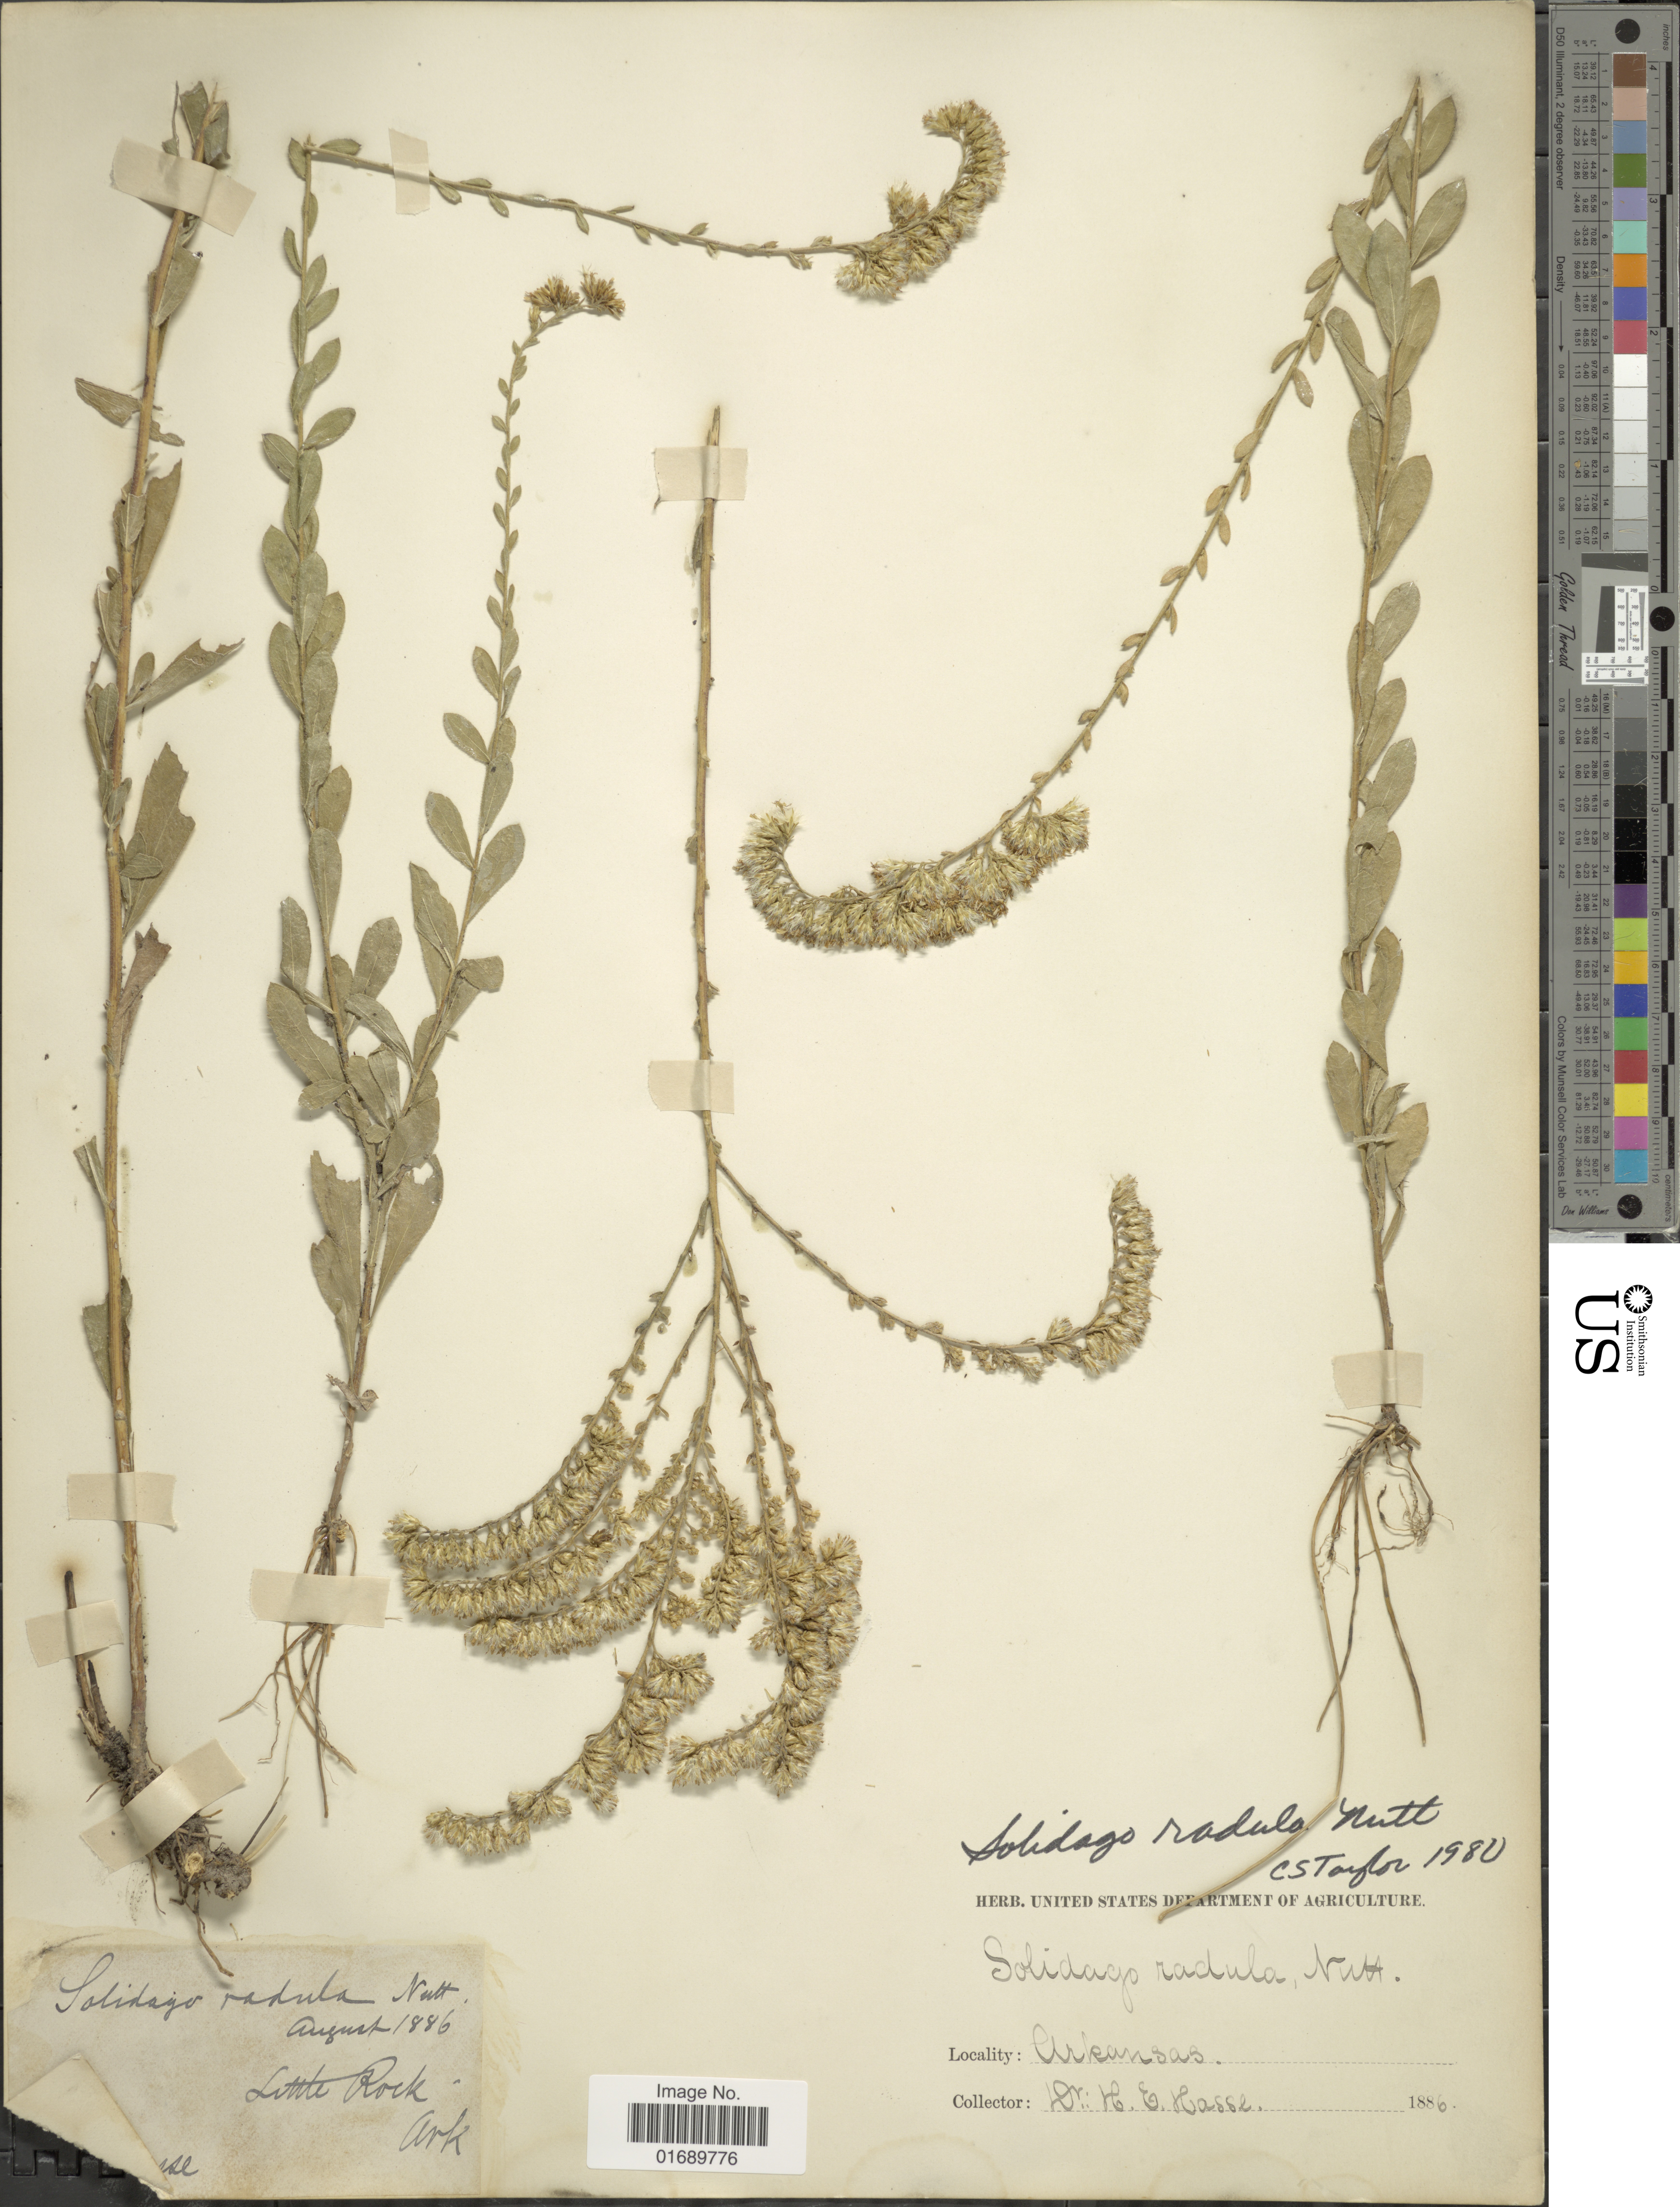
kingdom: Plantae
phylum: Tracheophyta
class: Magnoliopsida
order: Asterales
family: Asteraceae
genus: Solidago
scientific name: Solidago radula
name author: Nutt.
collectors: H. E. Hasse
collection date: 1886-08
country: United States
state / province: Arkansas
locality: Little Rock